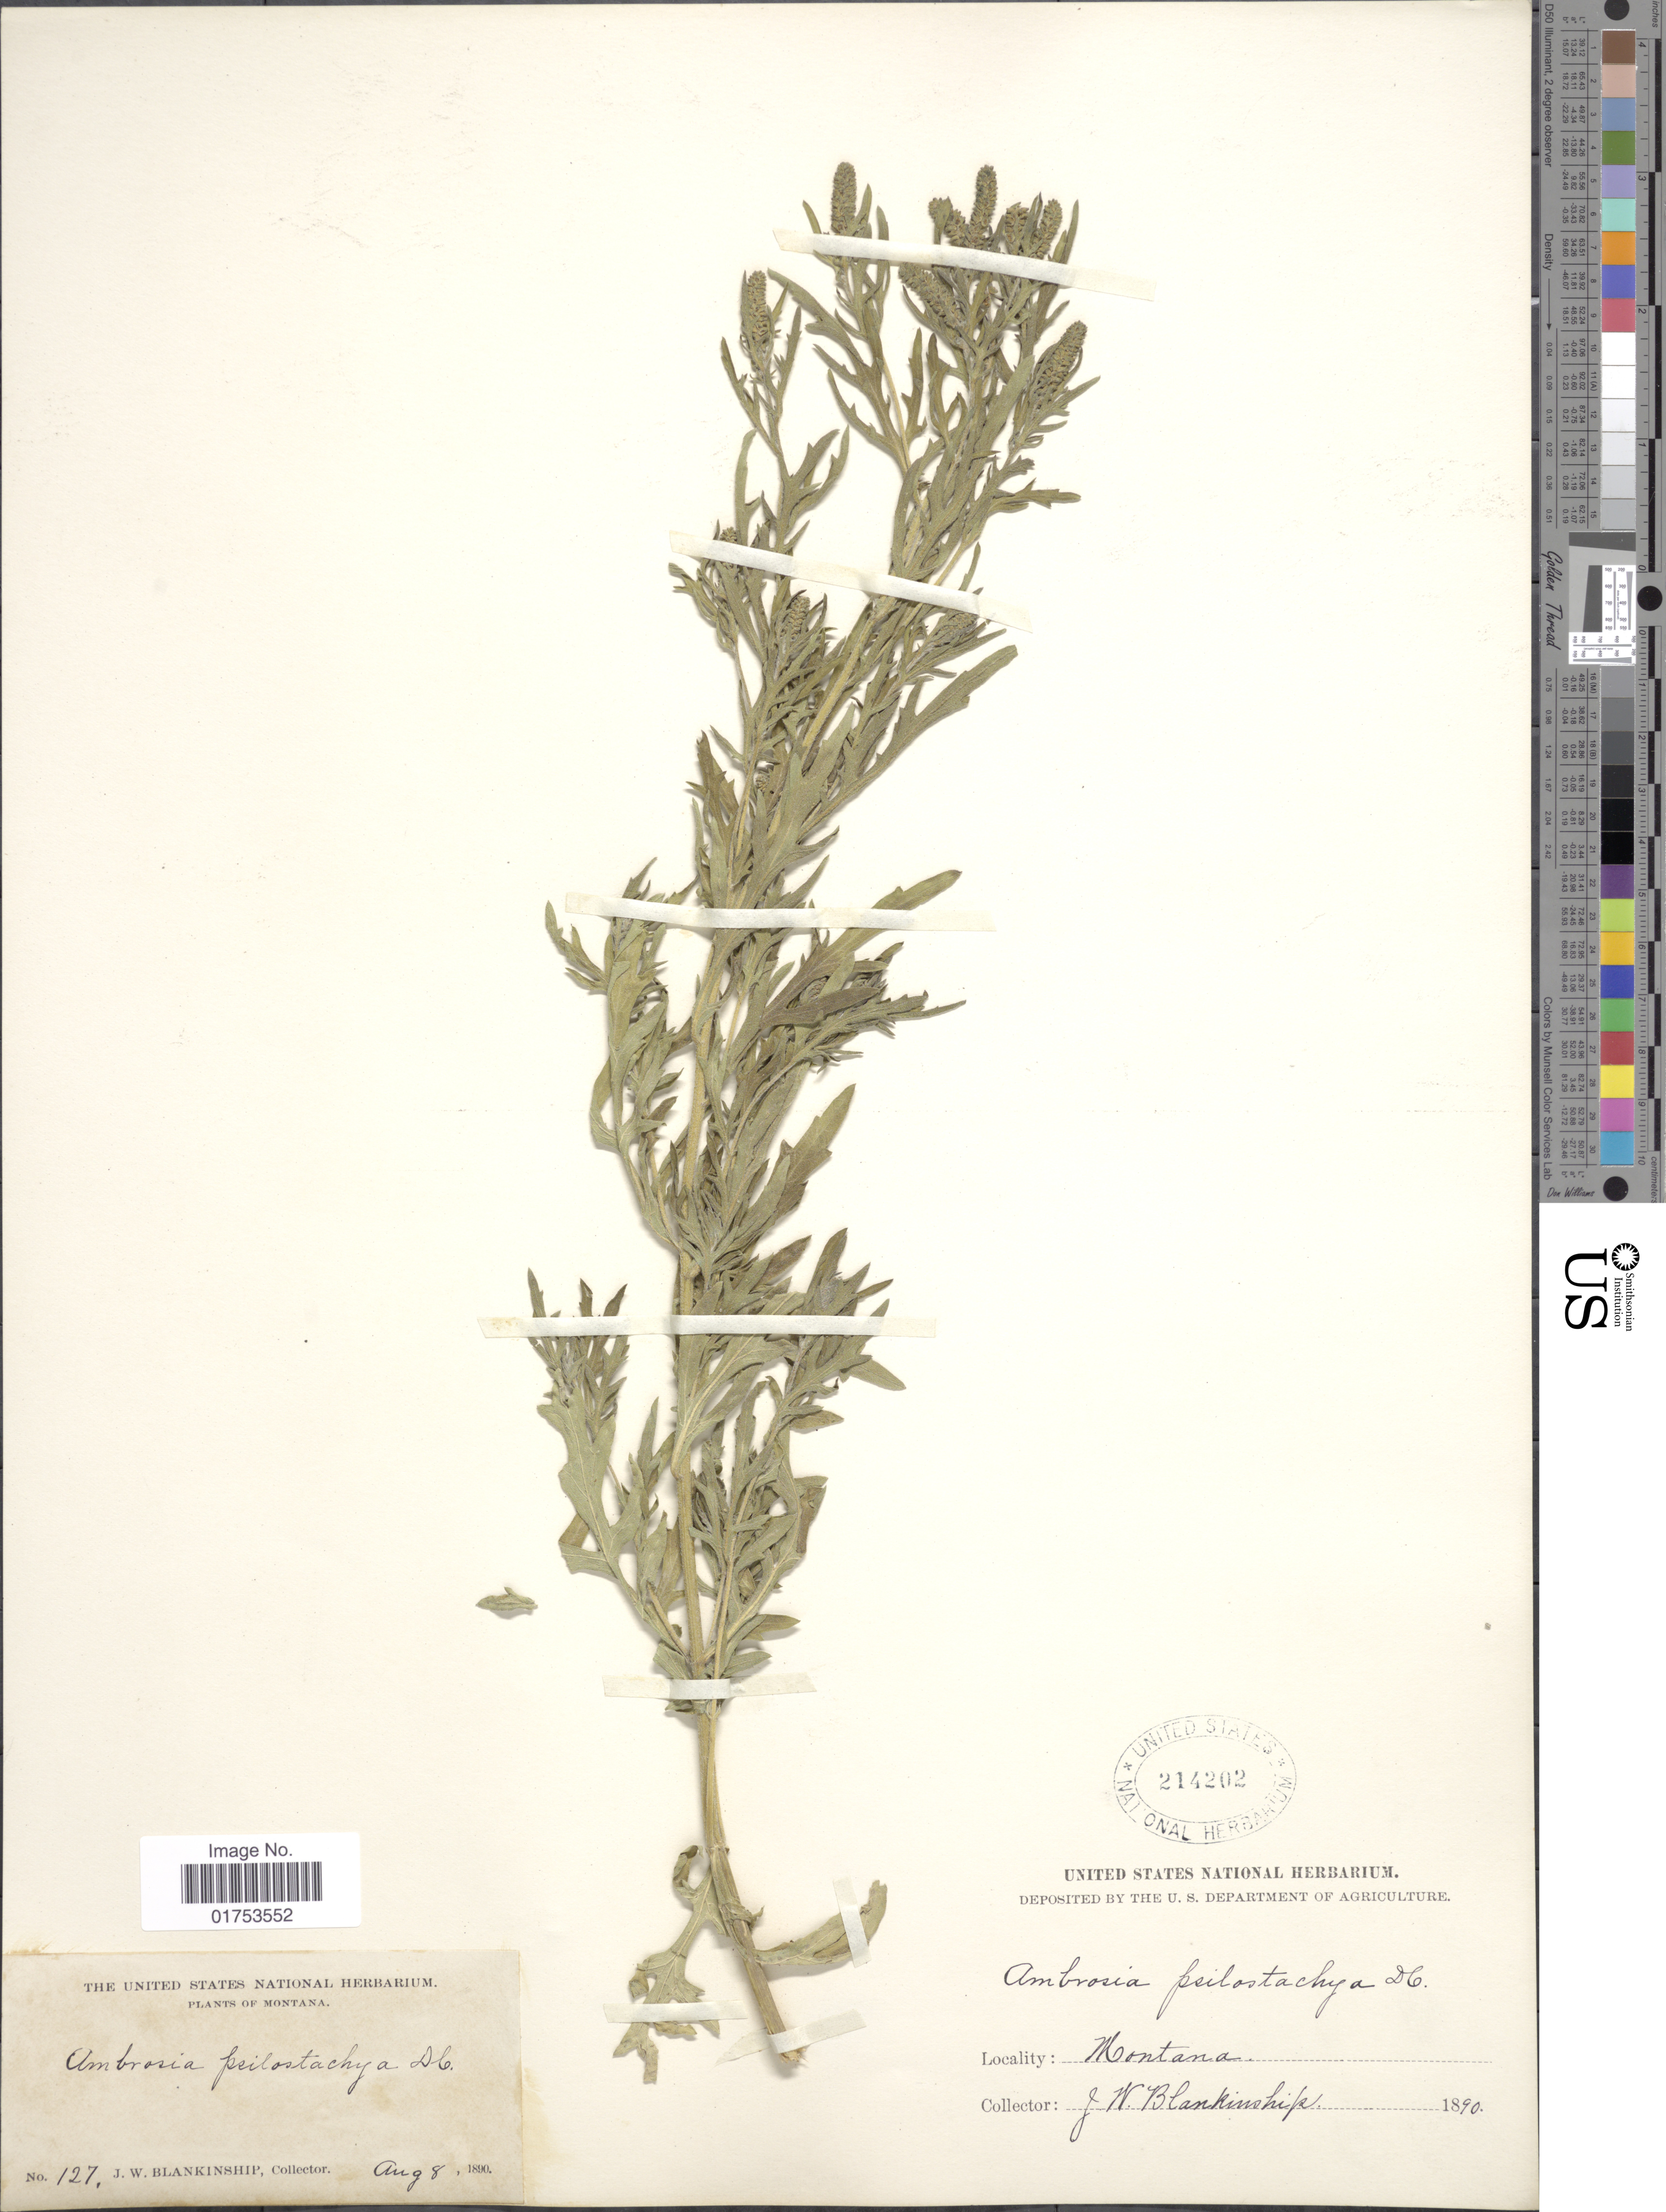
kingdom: Plantae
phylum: Tracheophyta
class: Magnoliopsida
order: Asterales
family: Asteraceae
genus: Ambrosia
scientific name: Ambrosia psilostachya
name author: DC.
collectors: J. W. Blankinship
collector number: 127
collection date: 1890-08-08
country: United States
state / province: Montana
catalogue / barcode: US 214202